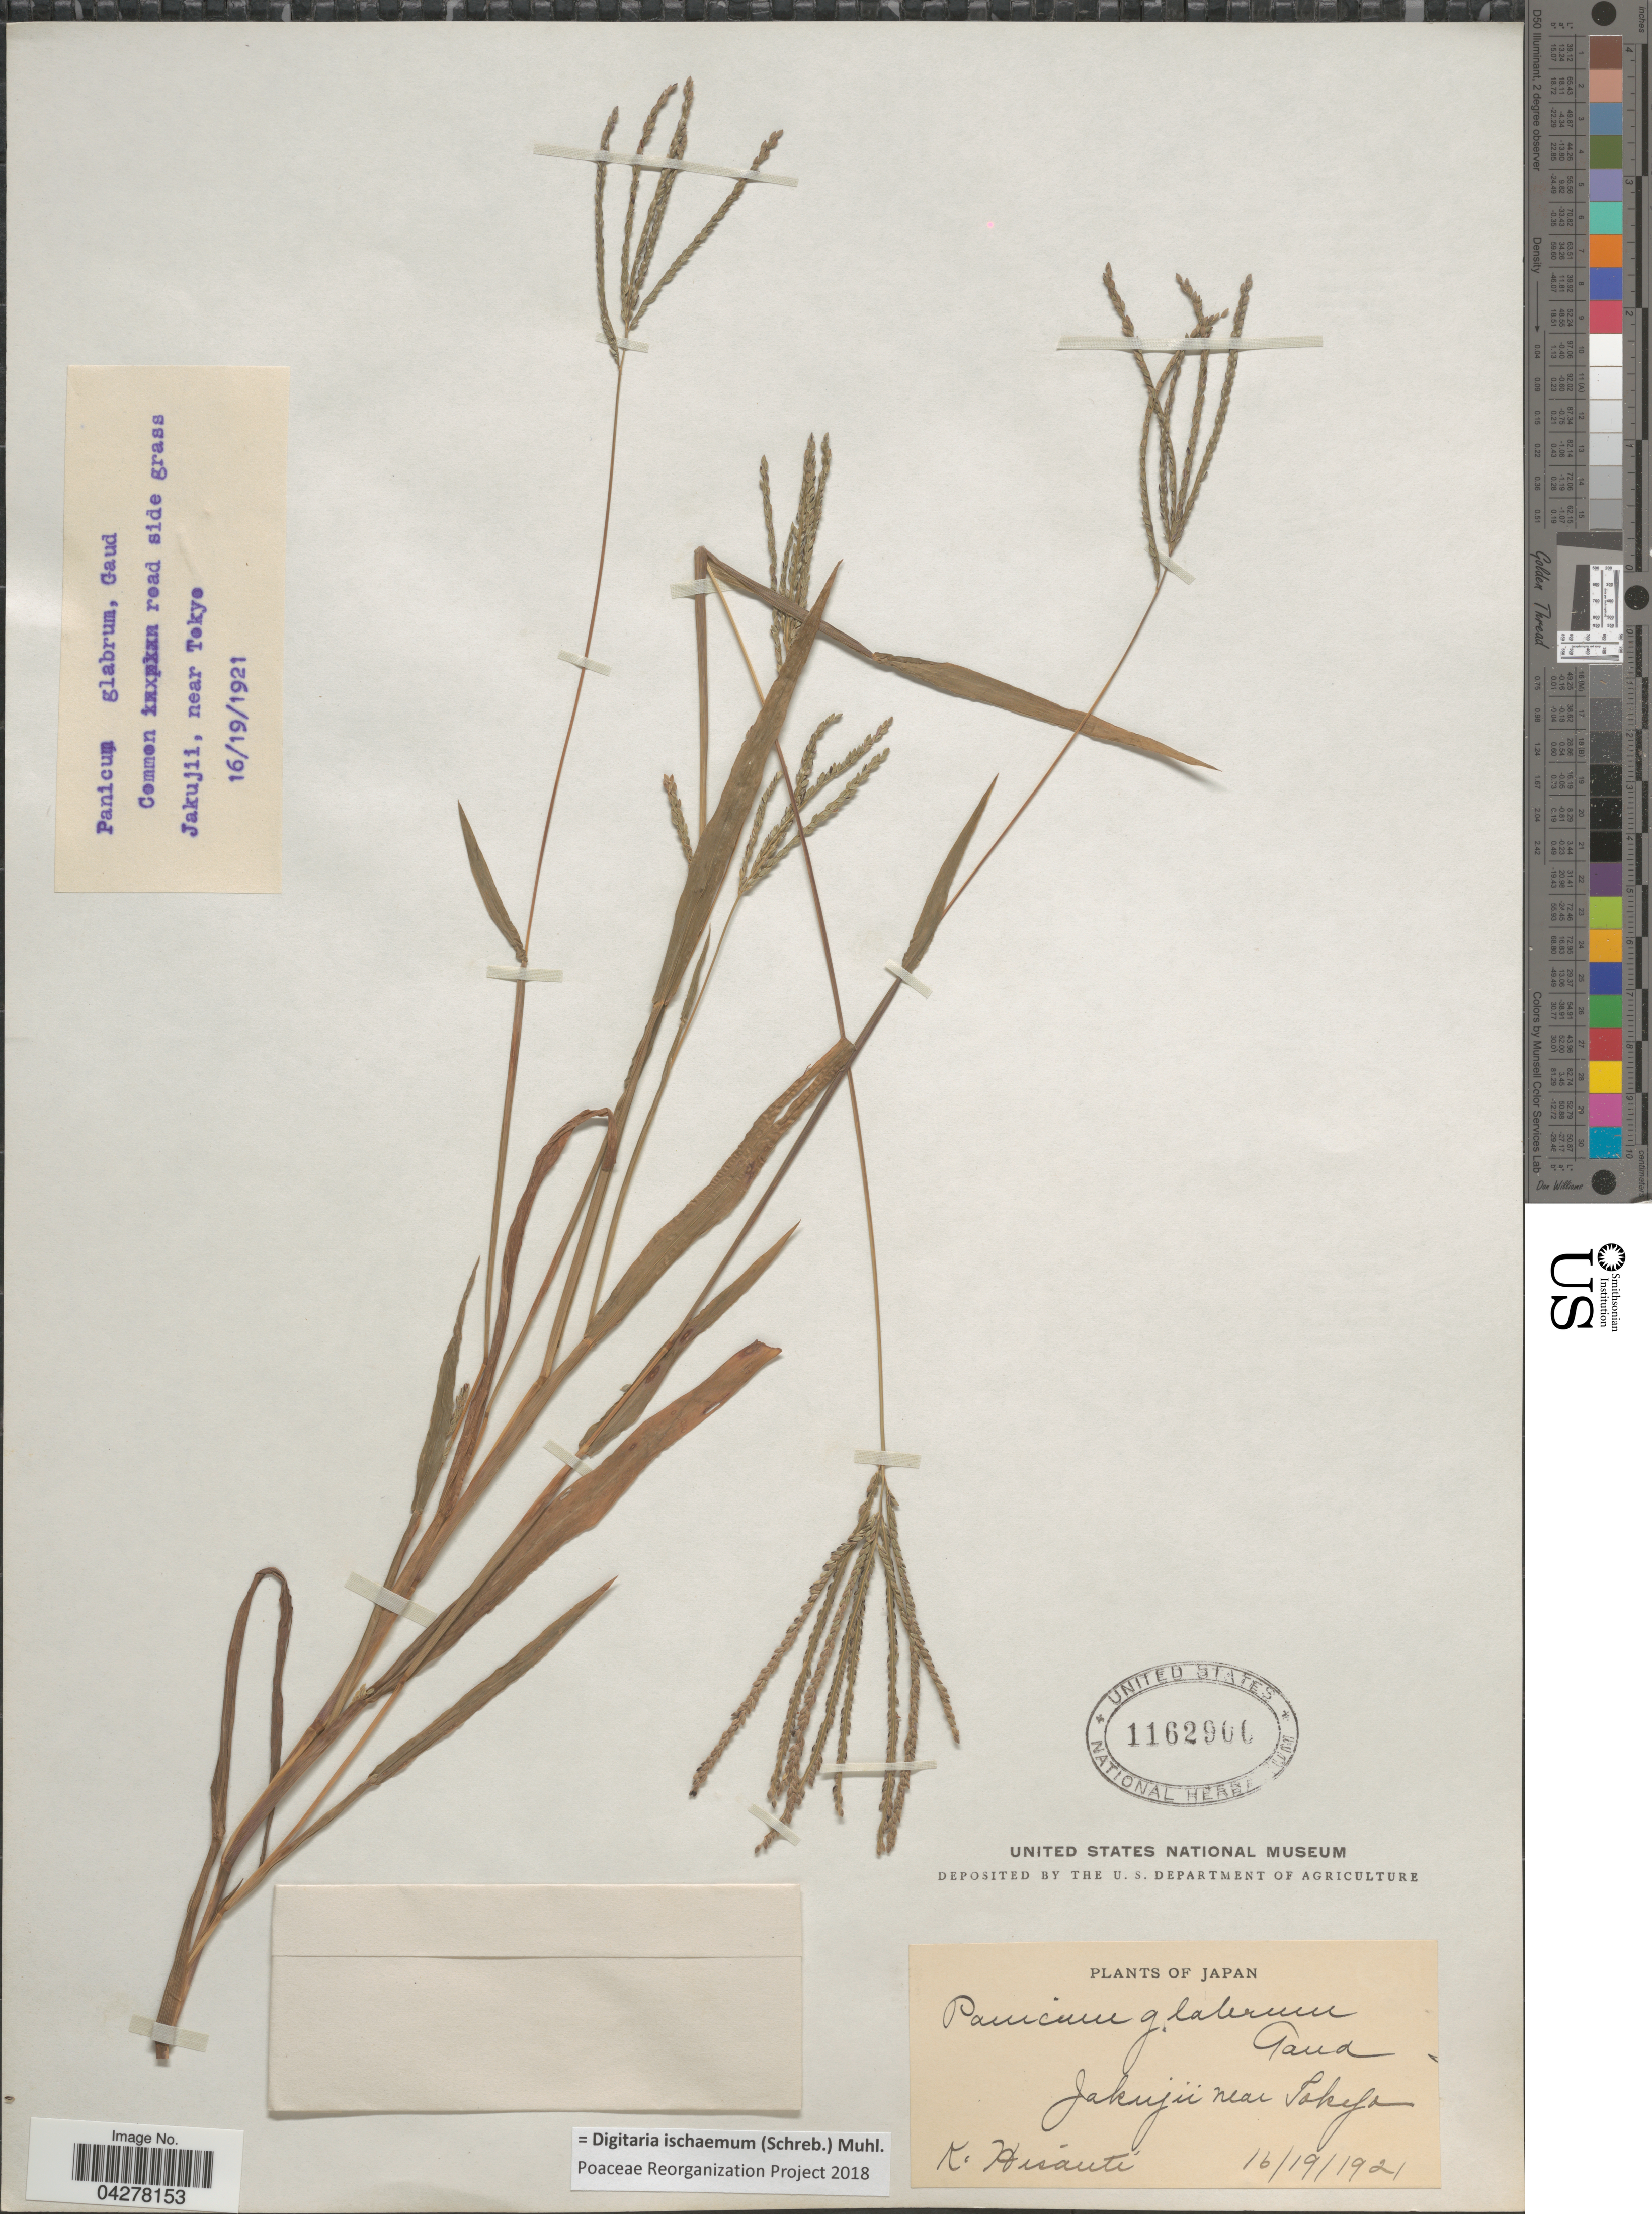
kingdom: Plantae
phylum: Tracheophyta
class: Liliopsida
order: Poales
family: Poaceae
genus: Digitaria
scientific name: Digitaria ischaemum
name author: (Schreber) Schreber ex Muhl.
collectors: K. Hisauti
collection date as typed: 16/19/1921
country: Japan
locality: Jakujii near Tokyo.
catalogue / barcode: US 1162900